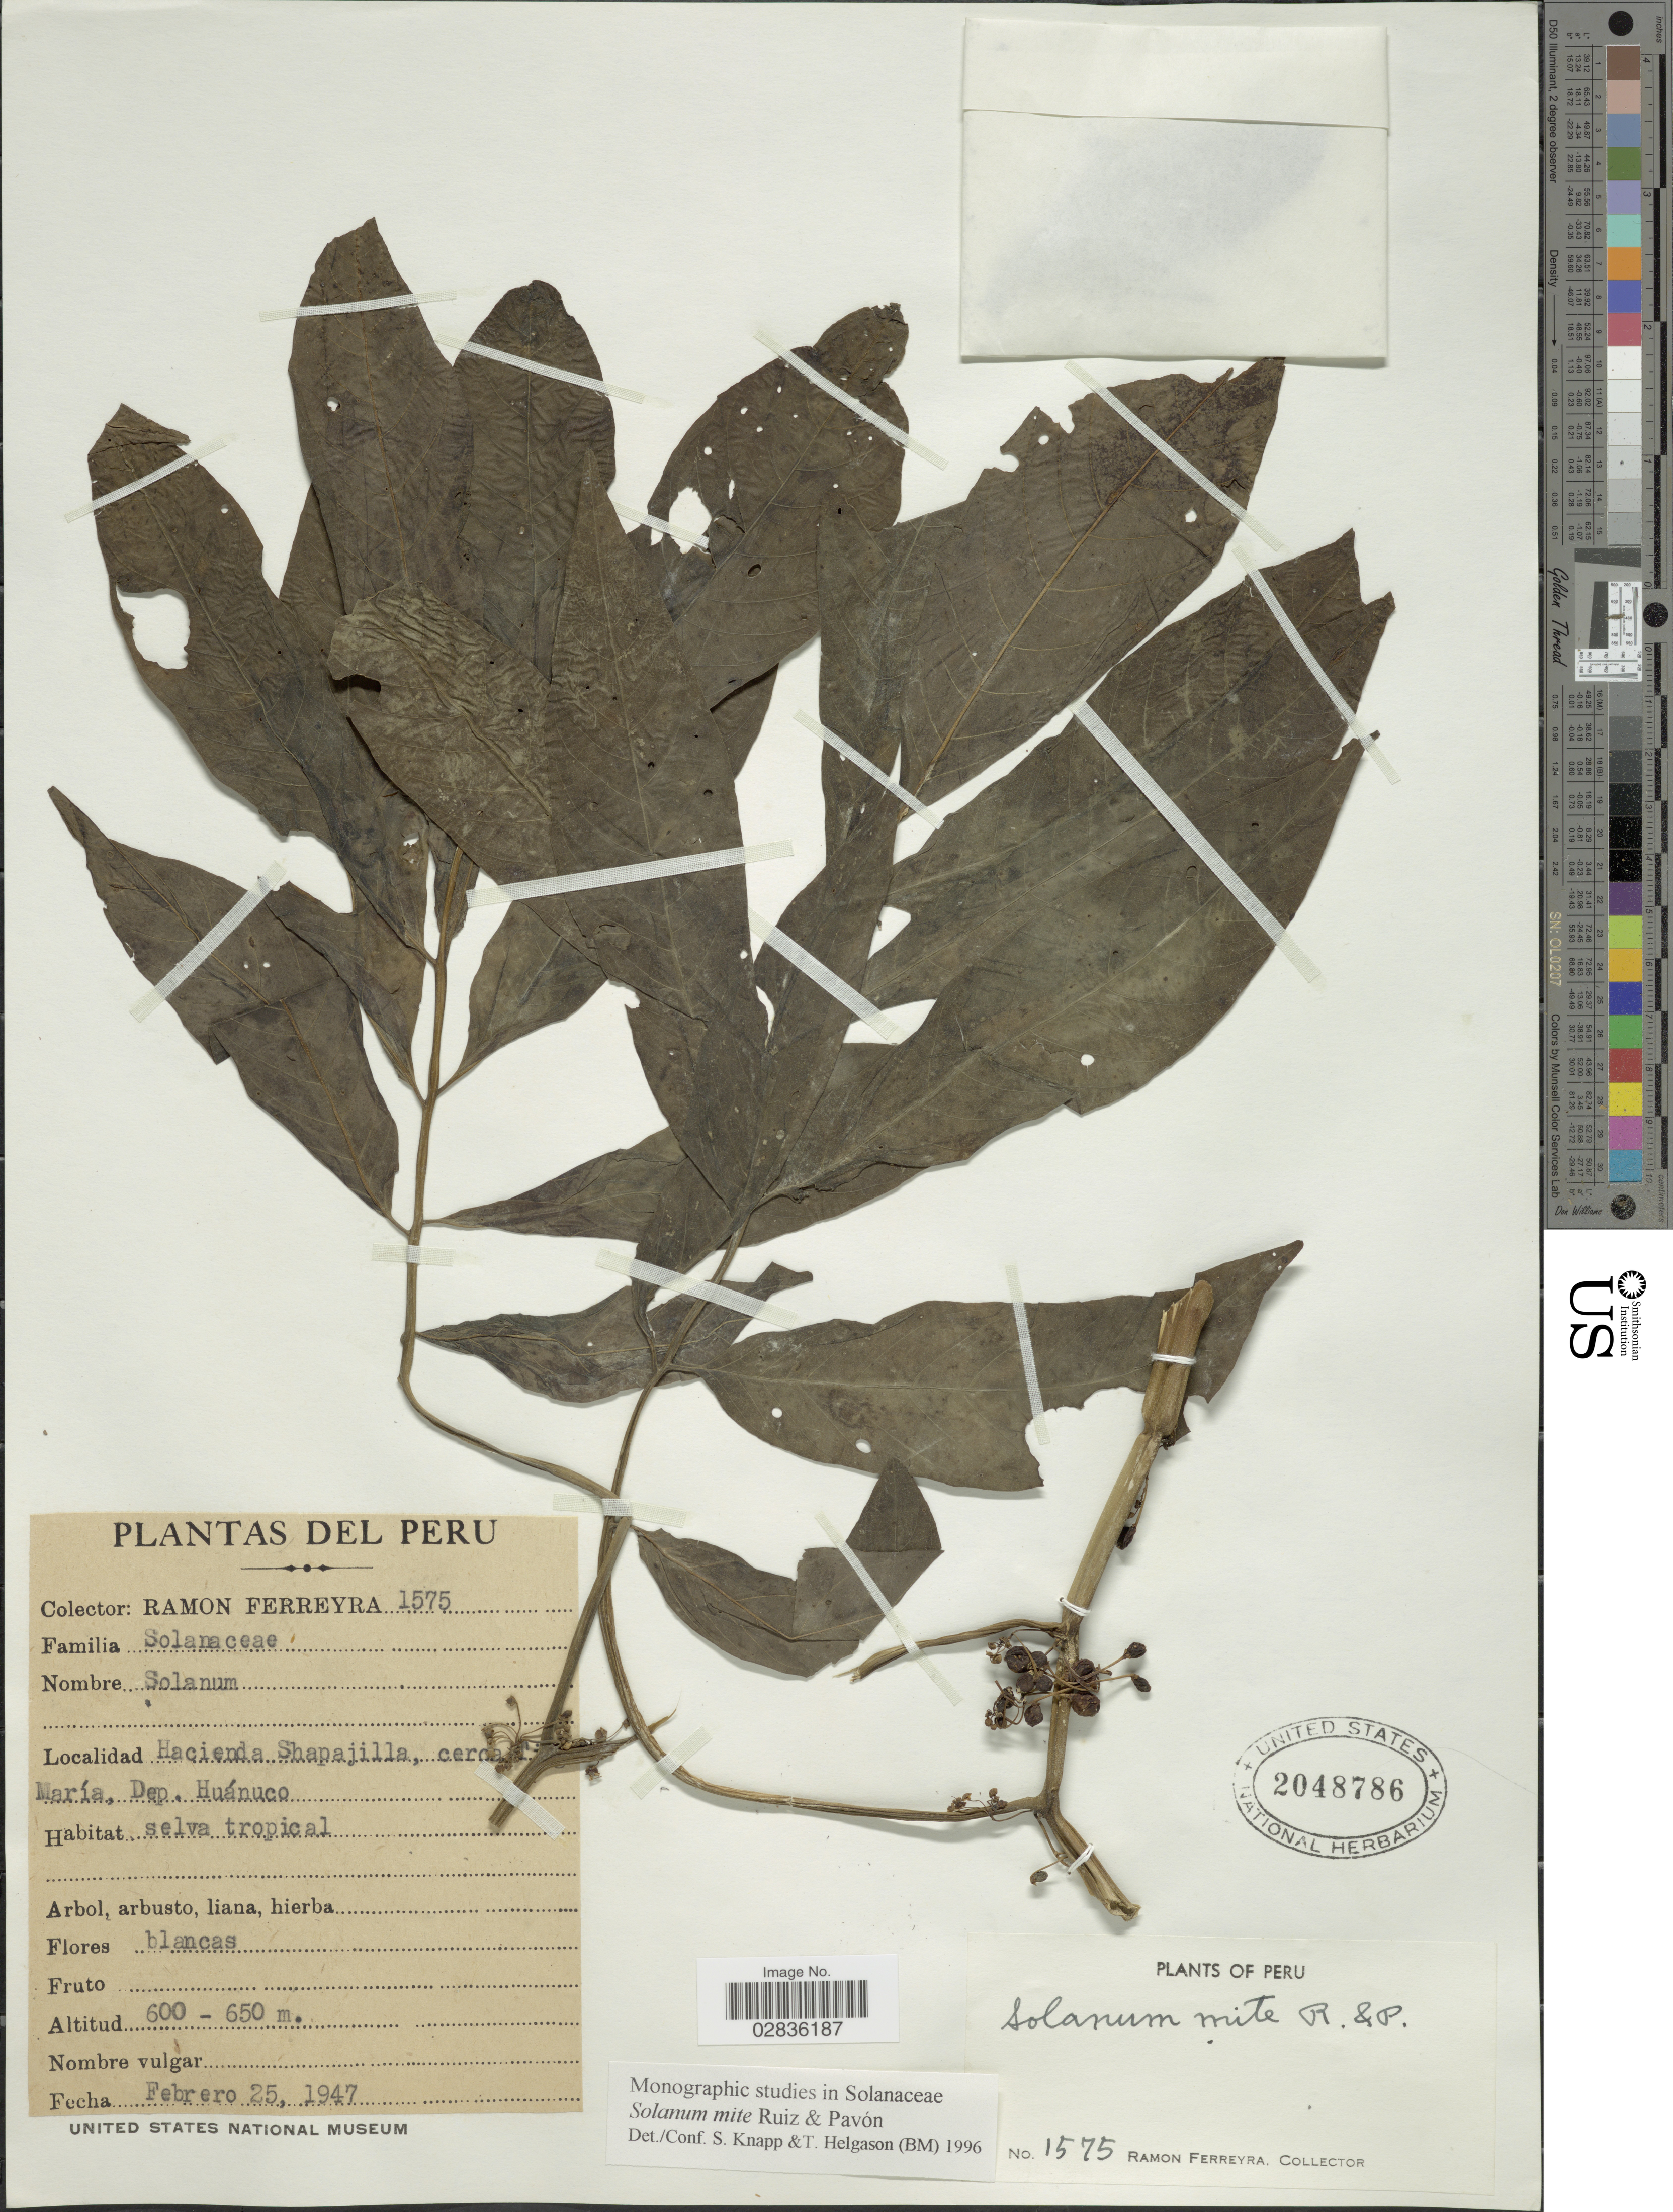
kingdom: Plantae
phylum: Tracheophyta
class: Magnoliopsida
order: Solanales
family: Solanaceae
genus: Solanum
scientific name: Solanum mite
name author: Ruiz & Pav.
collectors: R. A. Ferreyra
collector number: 1575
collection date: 1947-02-25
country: Peru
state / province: Huánuco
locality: Hacienda Shapajilla, cerca Tingo María, Dep. Huánuco.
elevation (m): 600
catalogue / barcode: US 2048786